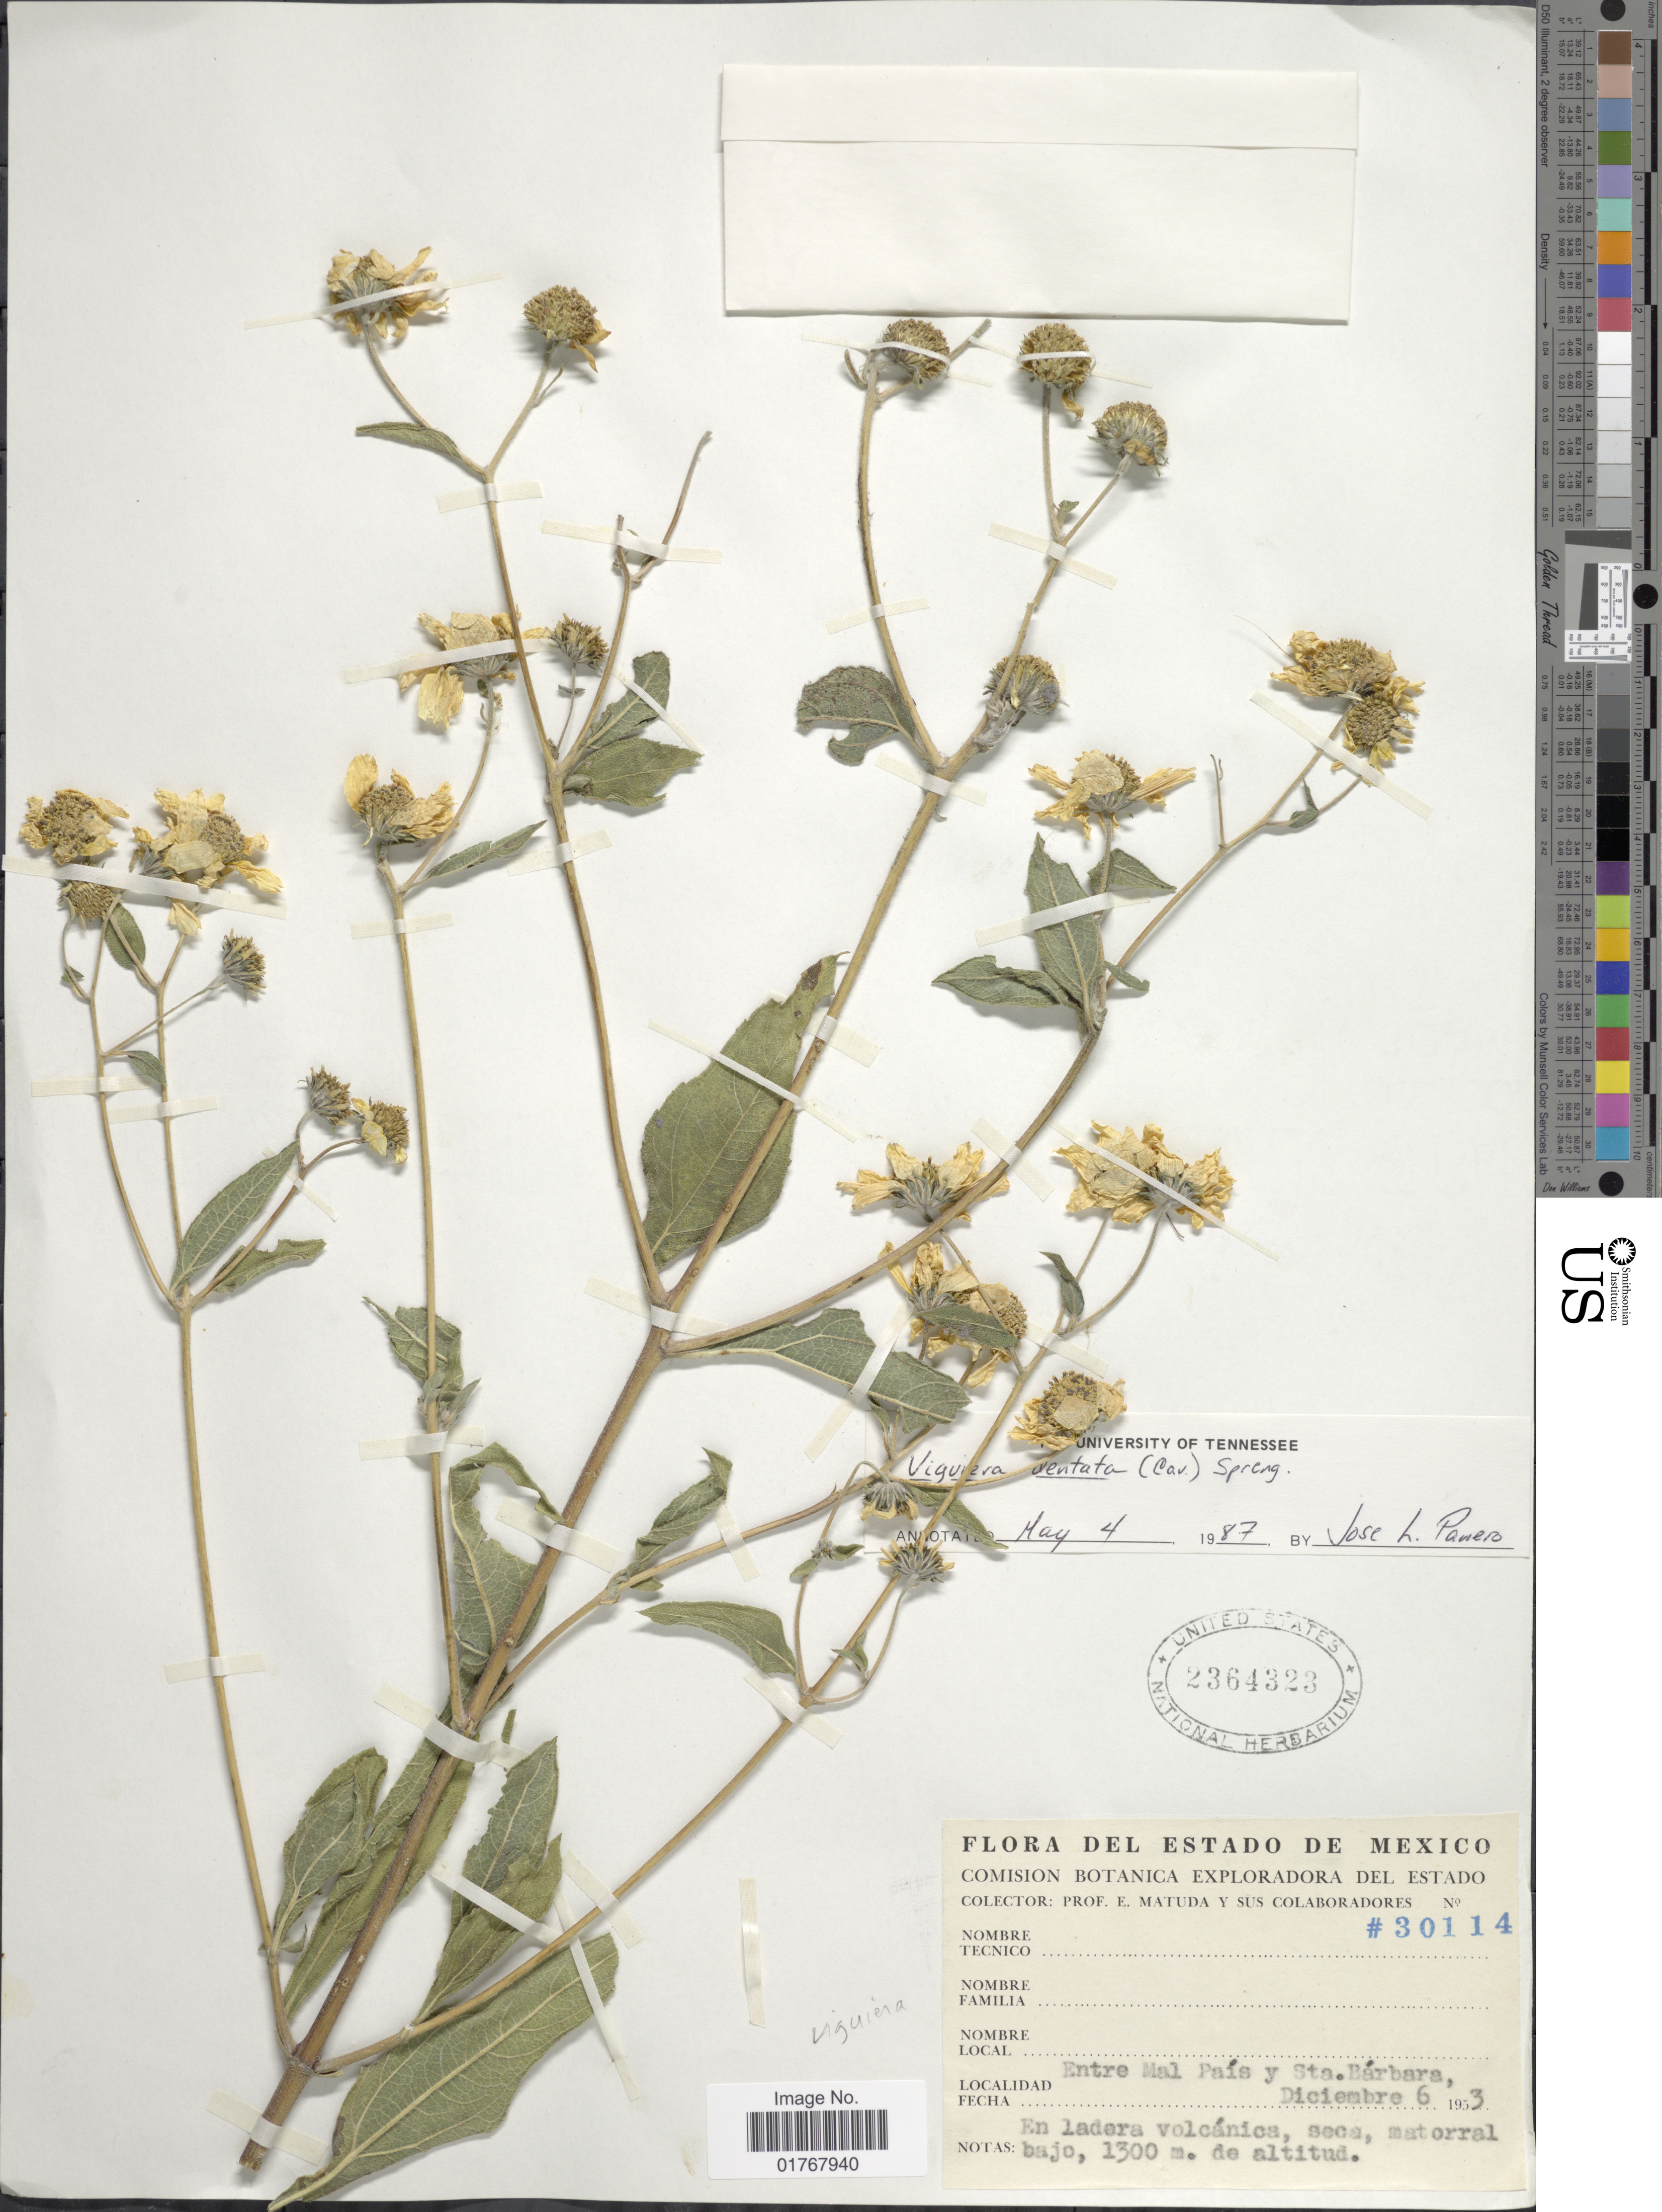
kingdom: Plantae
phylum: Tracheophyta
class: Magnoliopsida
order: Asterales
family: Asteraceae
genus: Viguiera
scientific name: Viguiera dentata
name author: (Cav.) Spreng.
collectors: E. Matuda & et al.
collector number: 30114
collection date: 1953-12-06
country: Mexico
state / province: México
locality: Entre Mal País y Sta Bárbara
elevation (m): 1300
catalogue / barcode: US 2364323